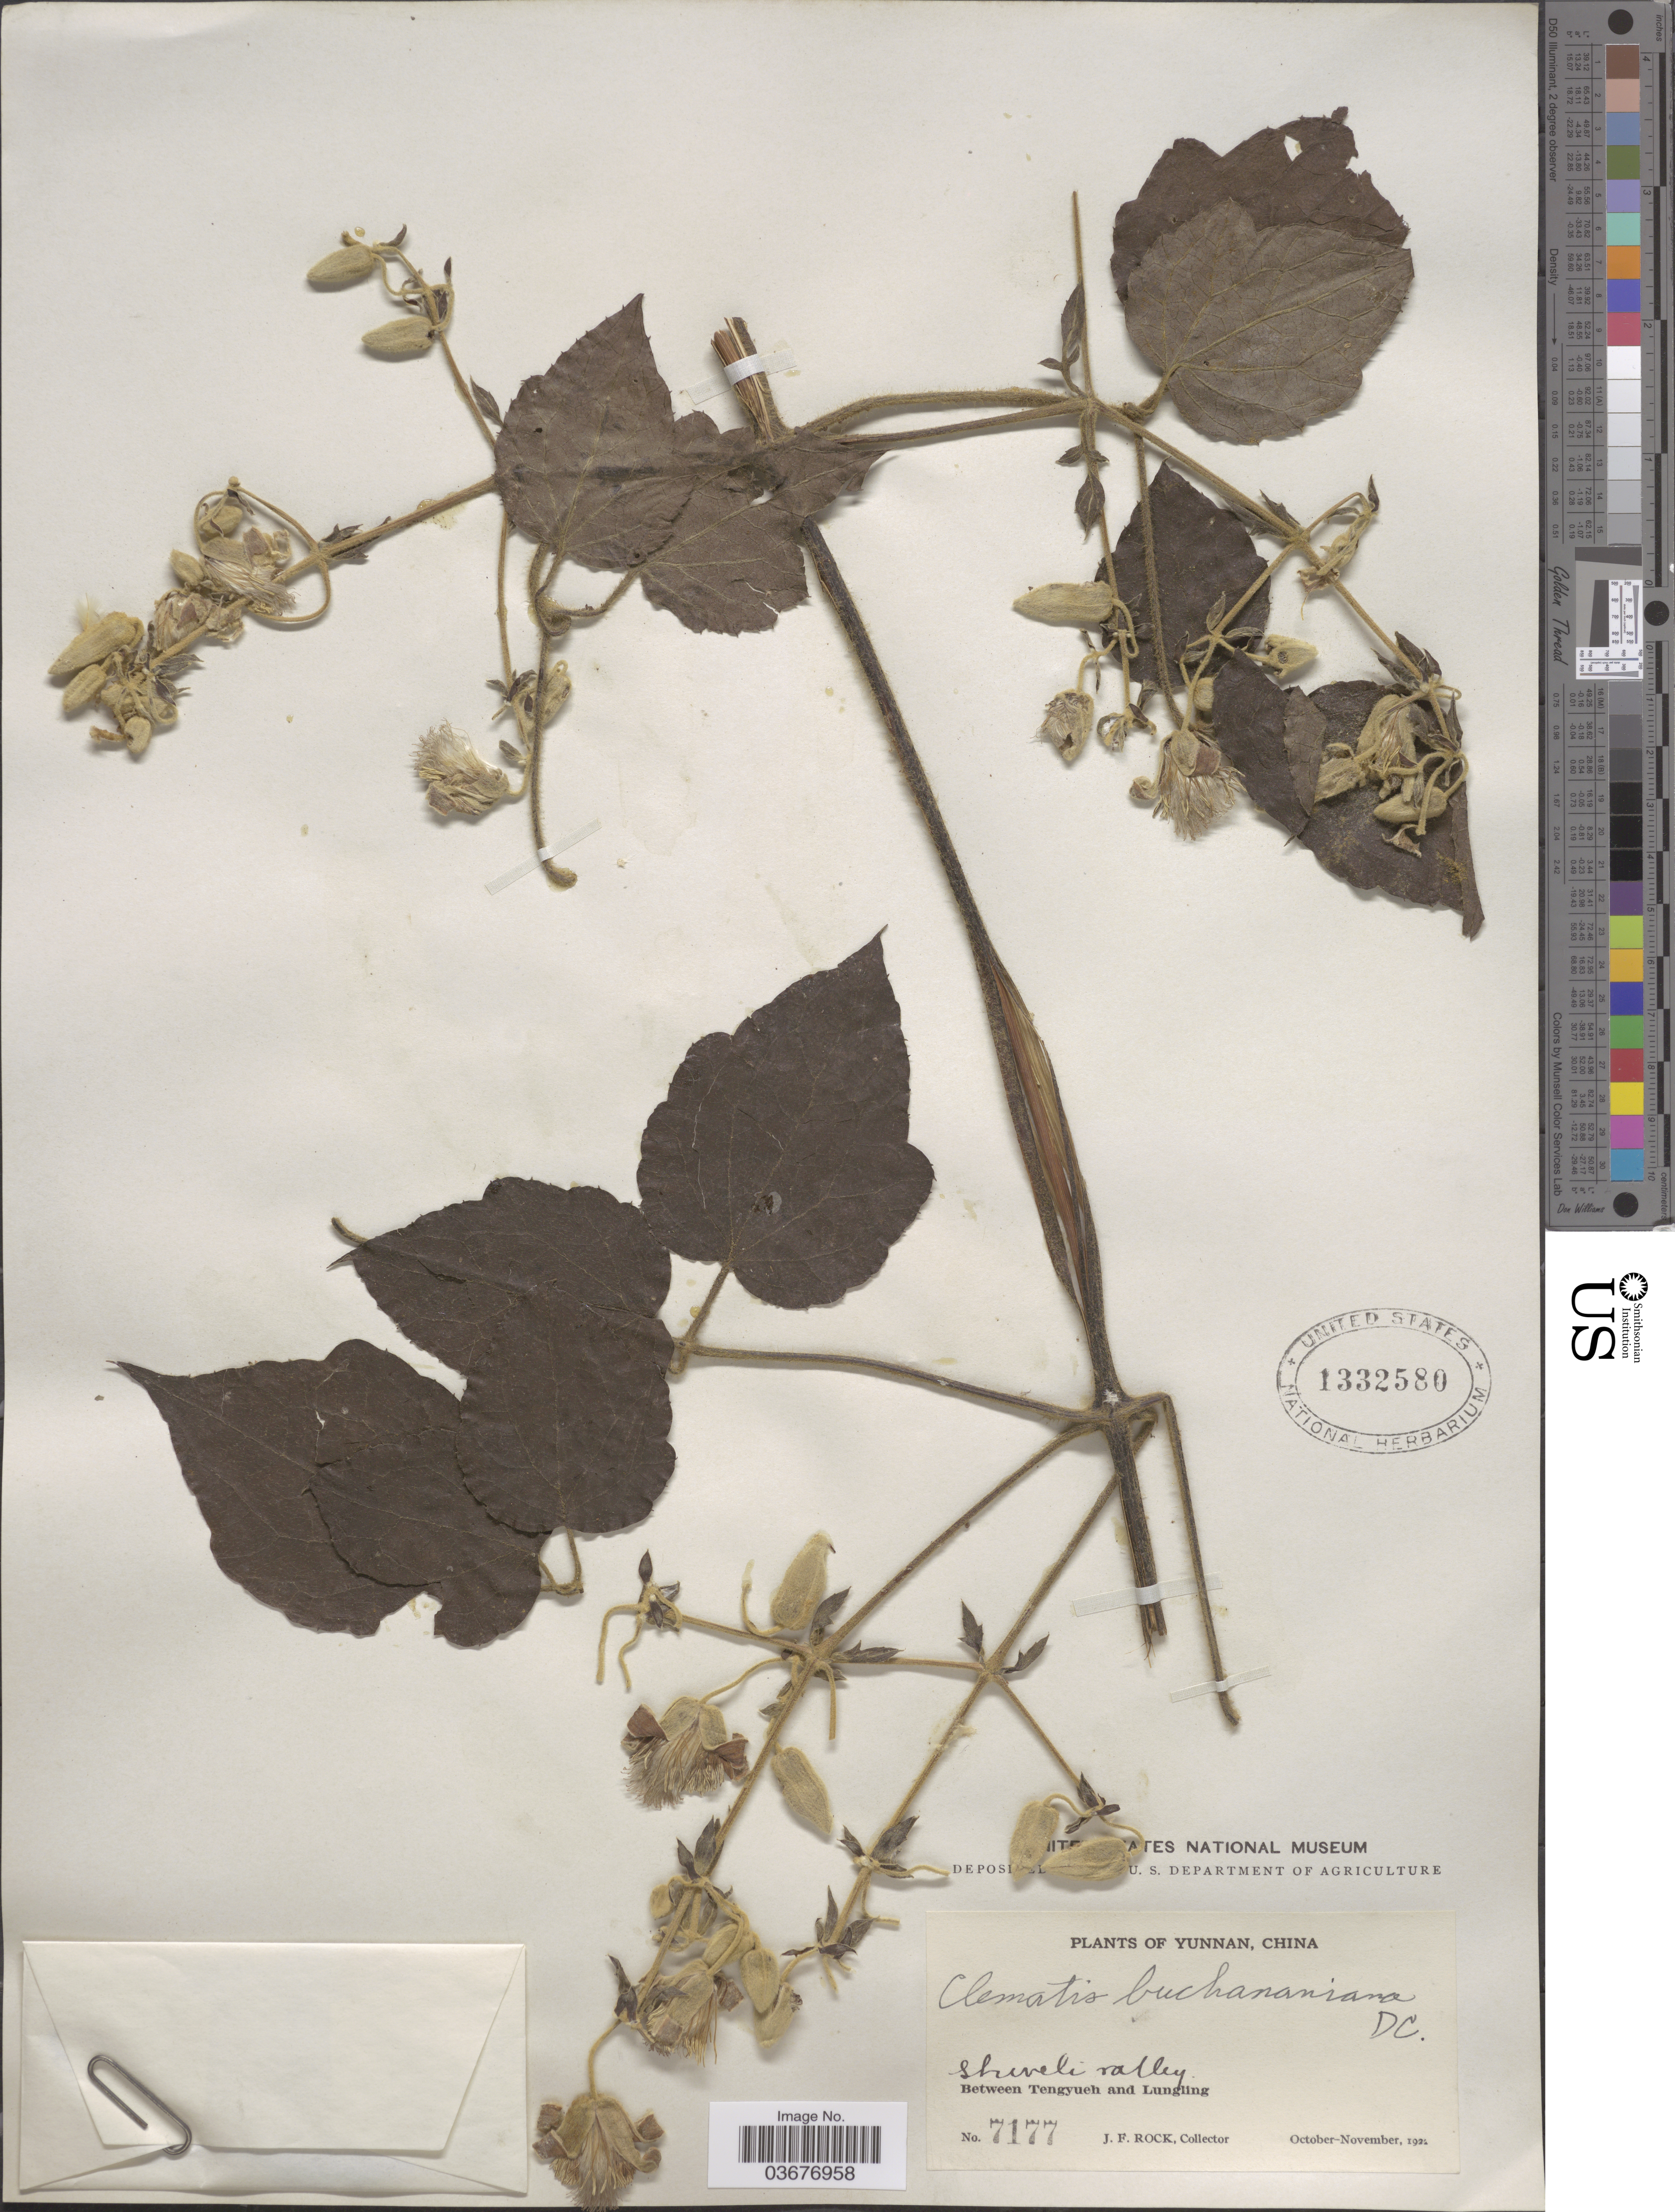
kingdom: Plantae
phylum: Tracheophyta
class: Magnoliopsida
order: Ranunculales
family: Ranunculaceae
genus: Clematis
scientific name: Clematis buchananiana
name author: DC.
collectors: J. Rock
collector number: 7177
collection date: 1922-10/1922-11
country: China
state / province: Yunnan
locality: Shweli valley. Between Tengyueh and Lungling.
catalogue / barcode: US 1332580